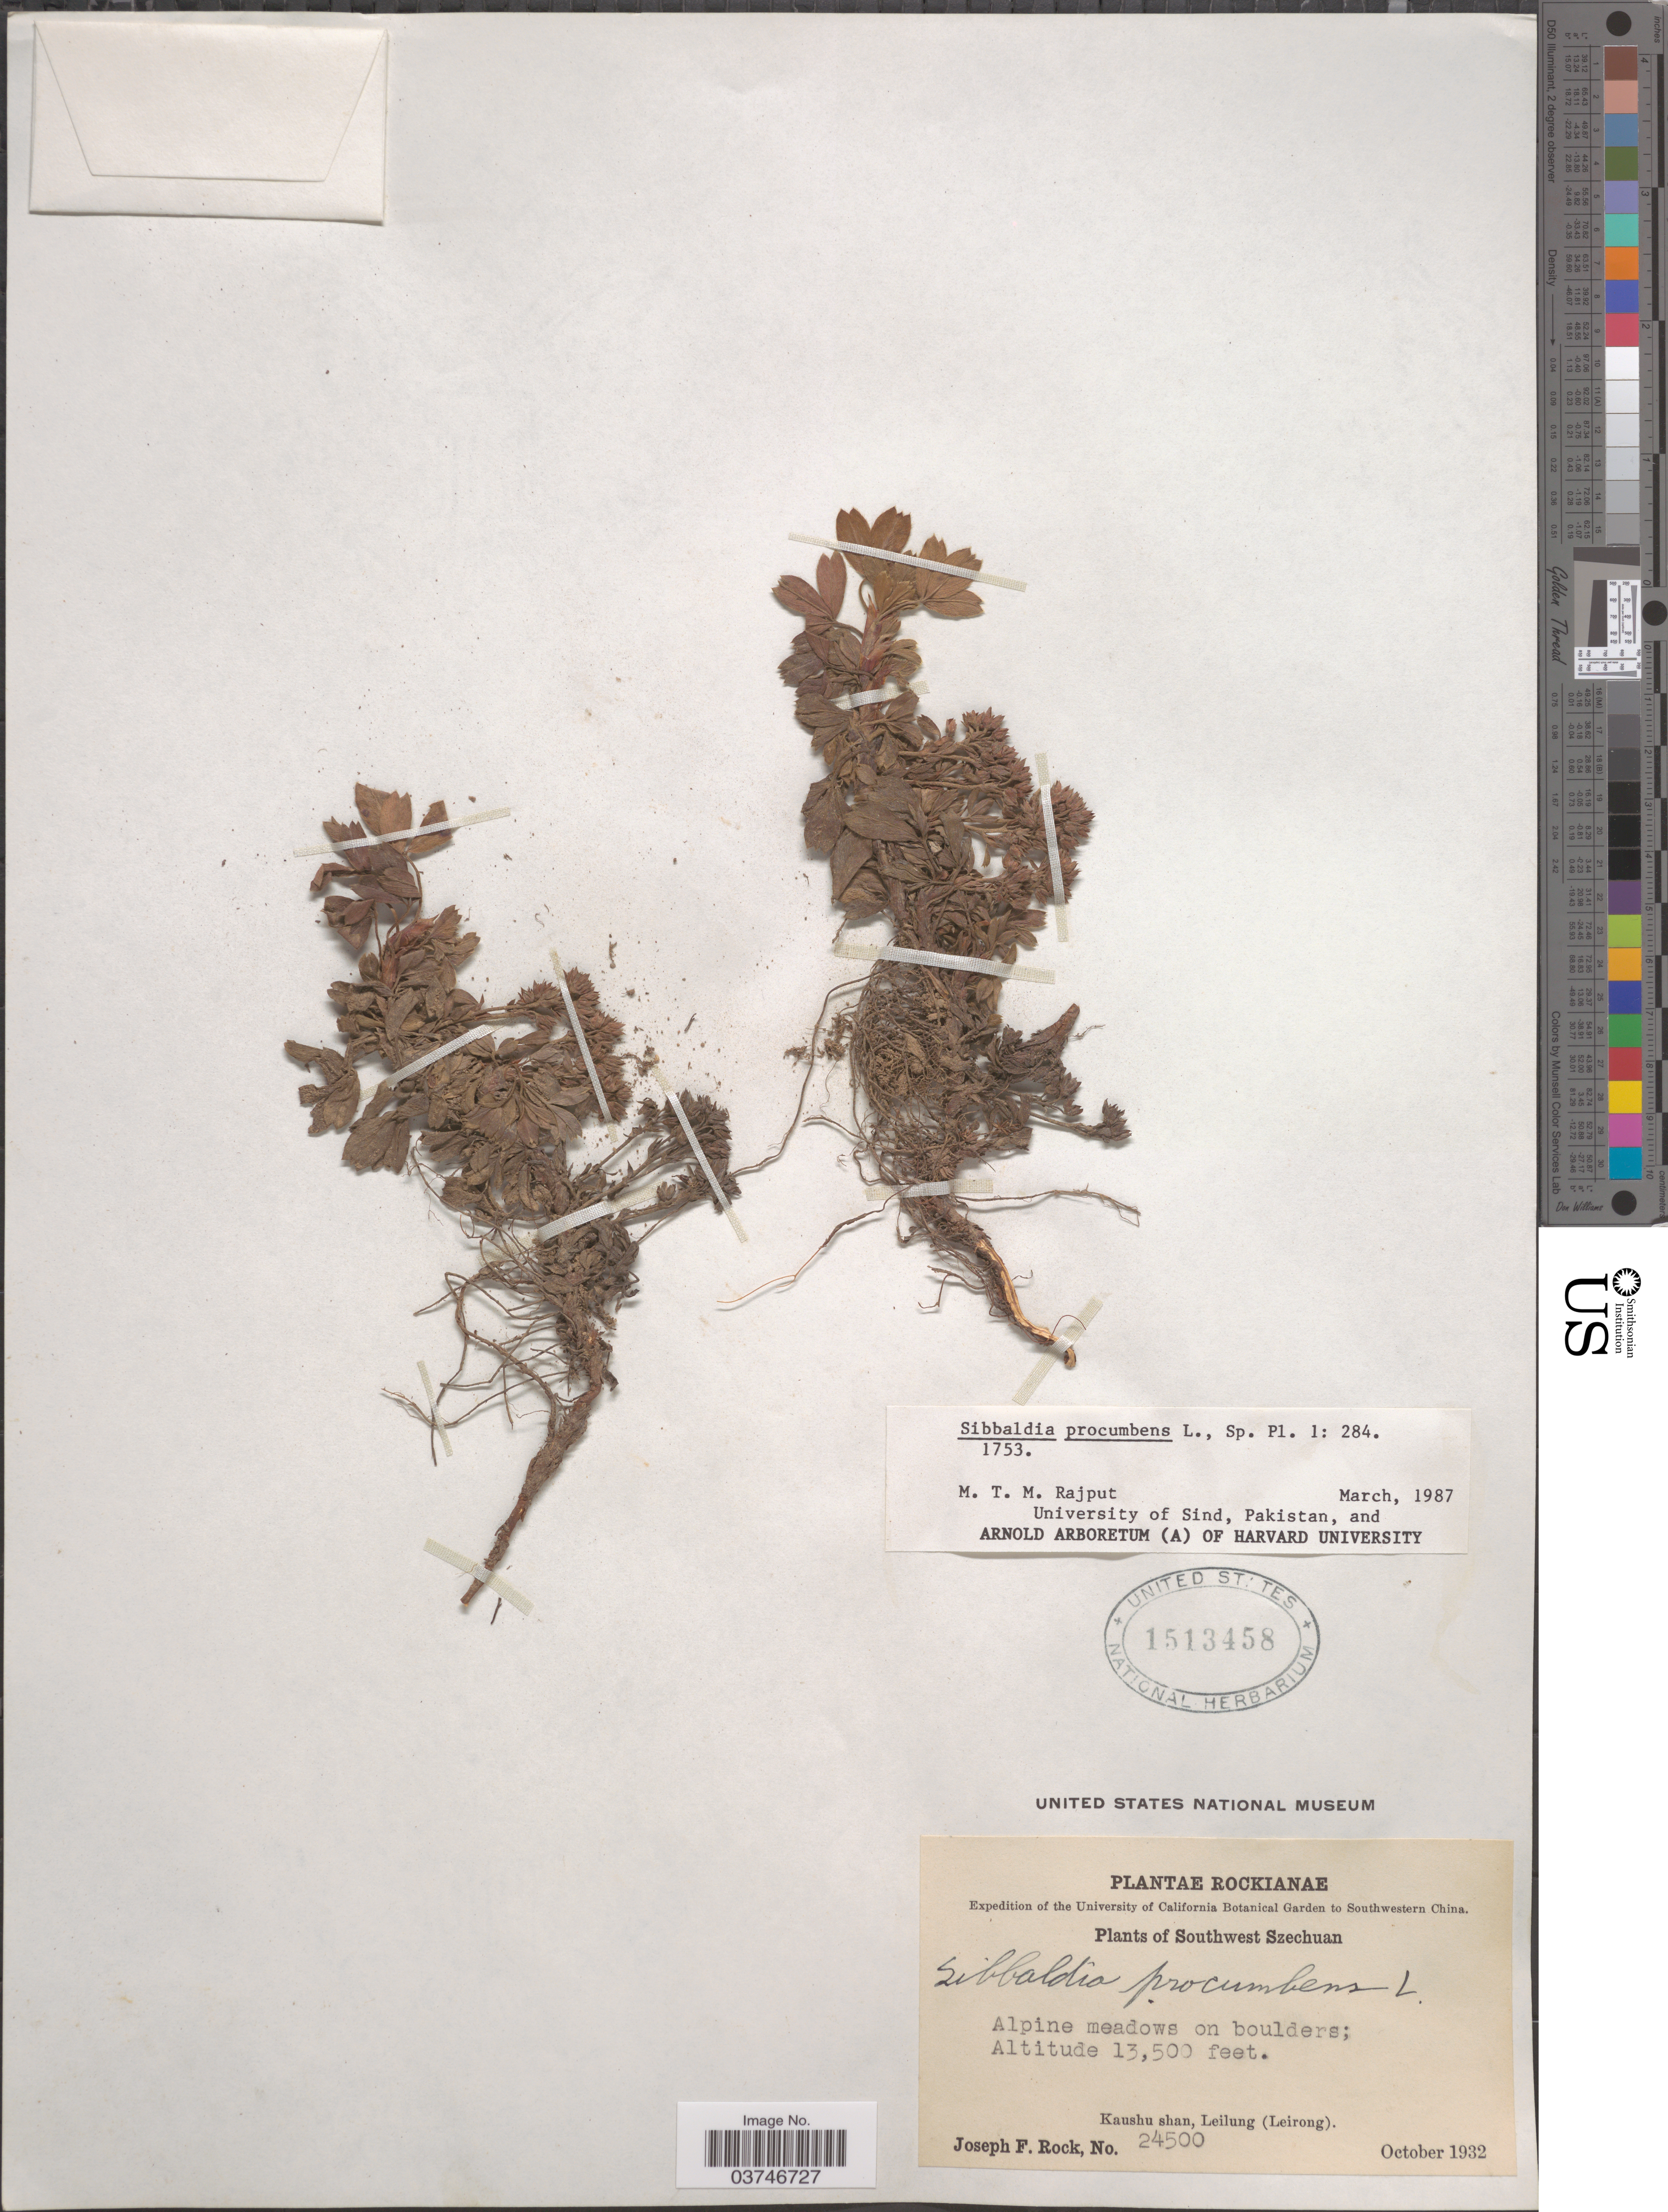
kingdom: Plantae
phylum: Tracheophyta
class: Magnoliopsida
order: Rosales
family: Rosaceae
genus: Sibbaldia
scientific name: Sibbaldia procumbens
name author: L.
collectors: J. F. Rock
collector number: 24500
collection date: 1932-10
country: China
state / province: Sichuan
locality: Southwestern China. Southwest Szechuan. Kaushu shan, Leilung (Leirong).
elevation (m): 4115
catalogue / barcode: US 1513458